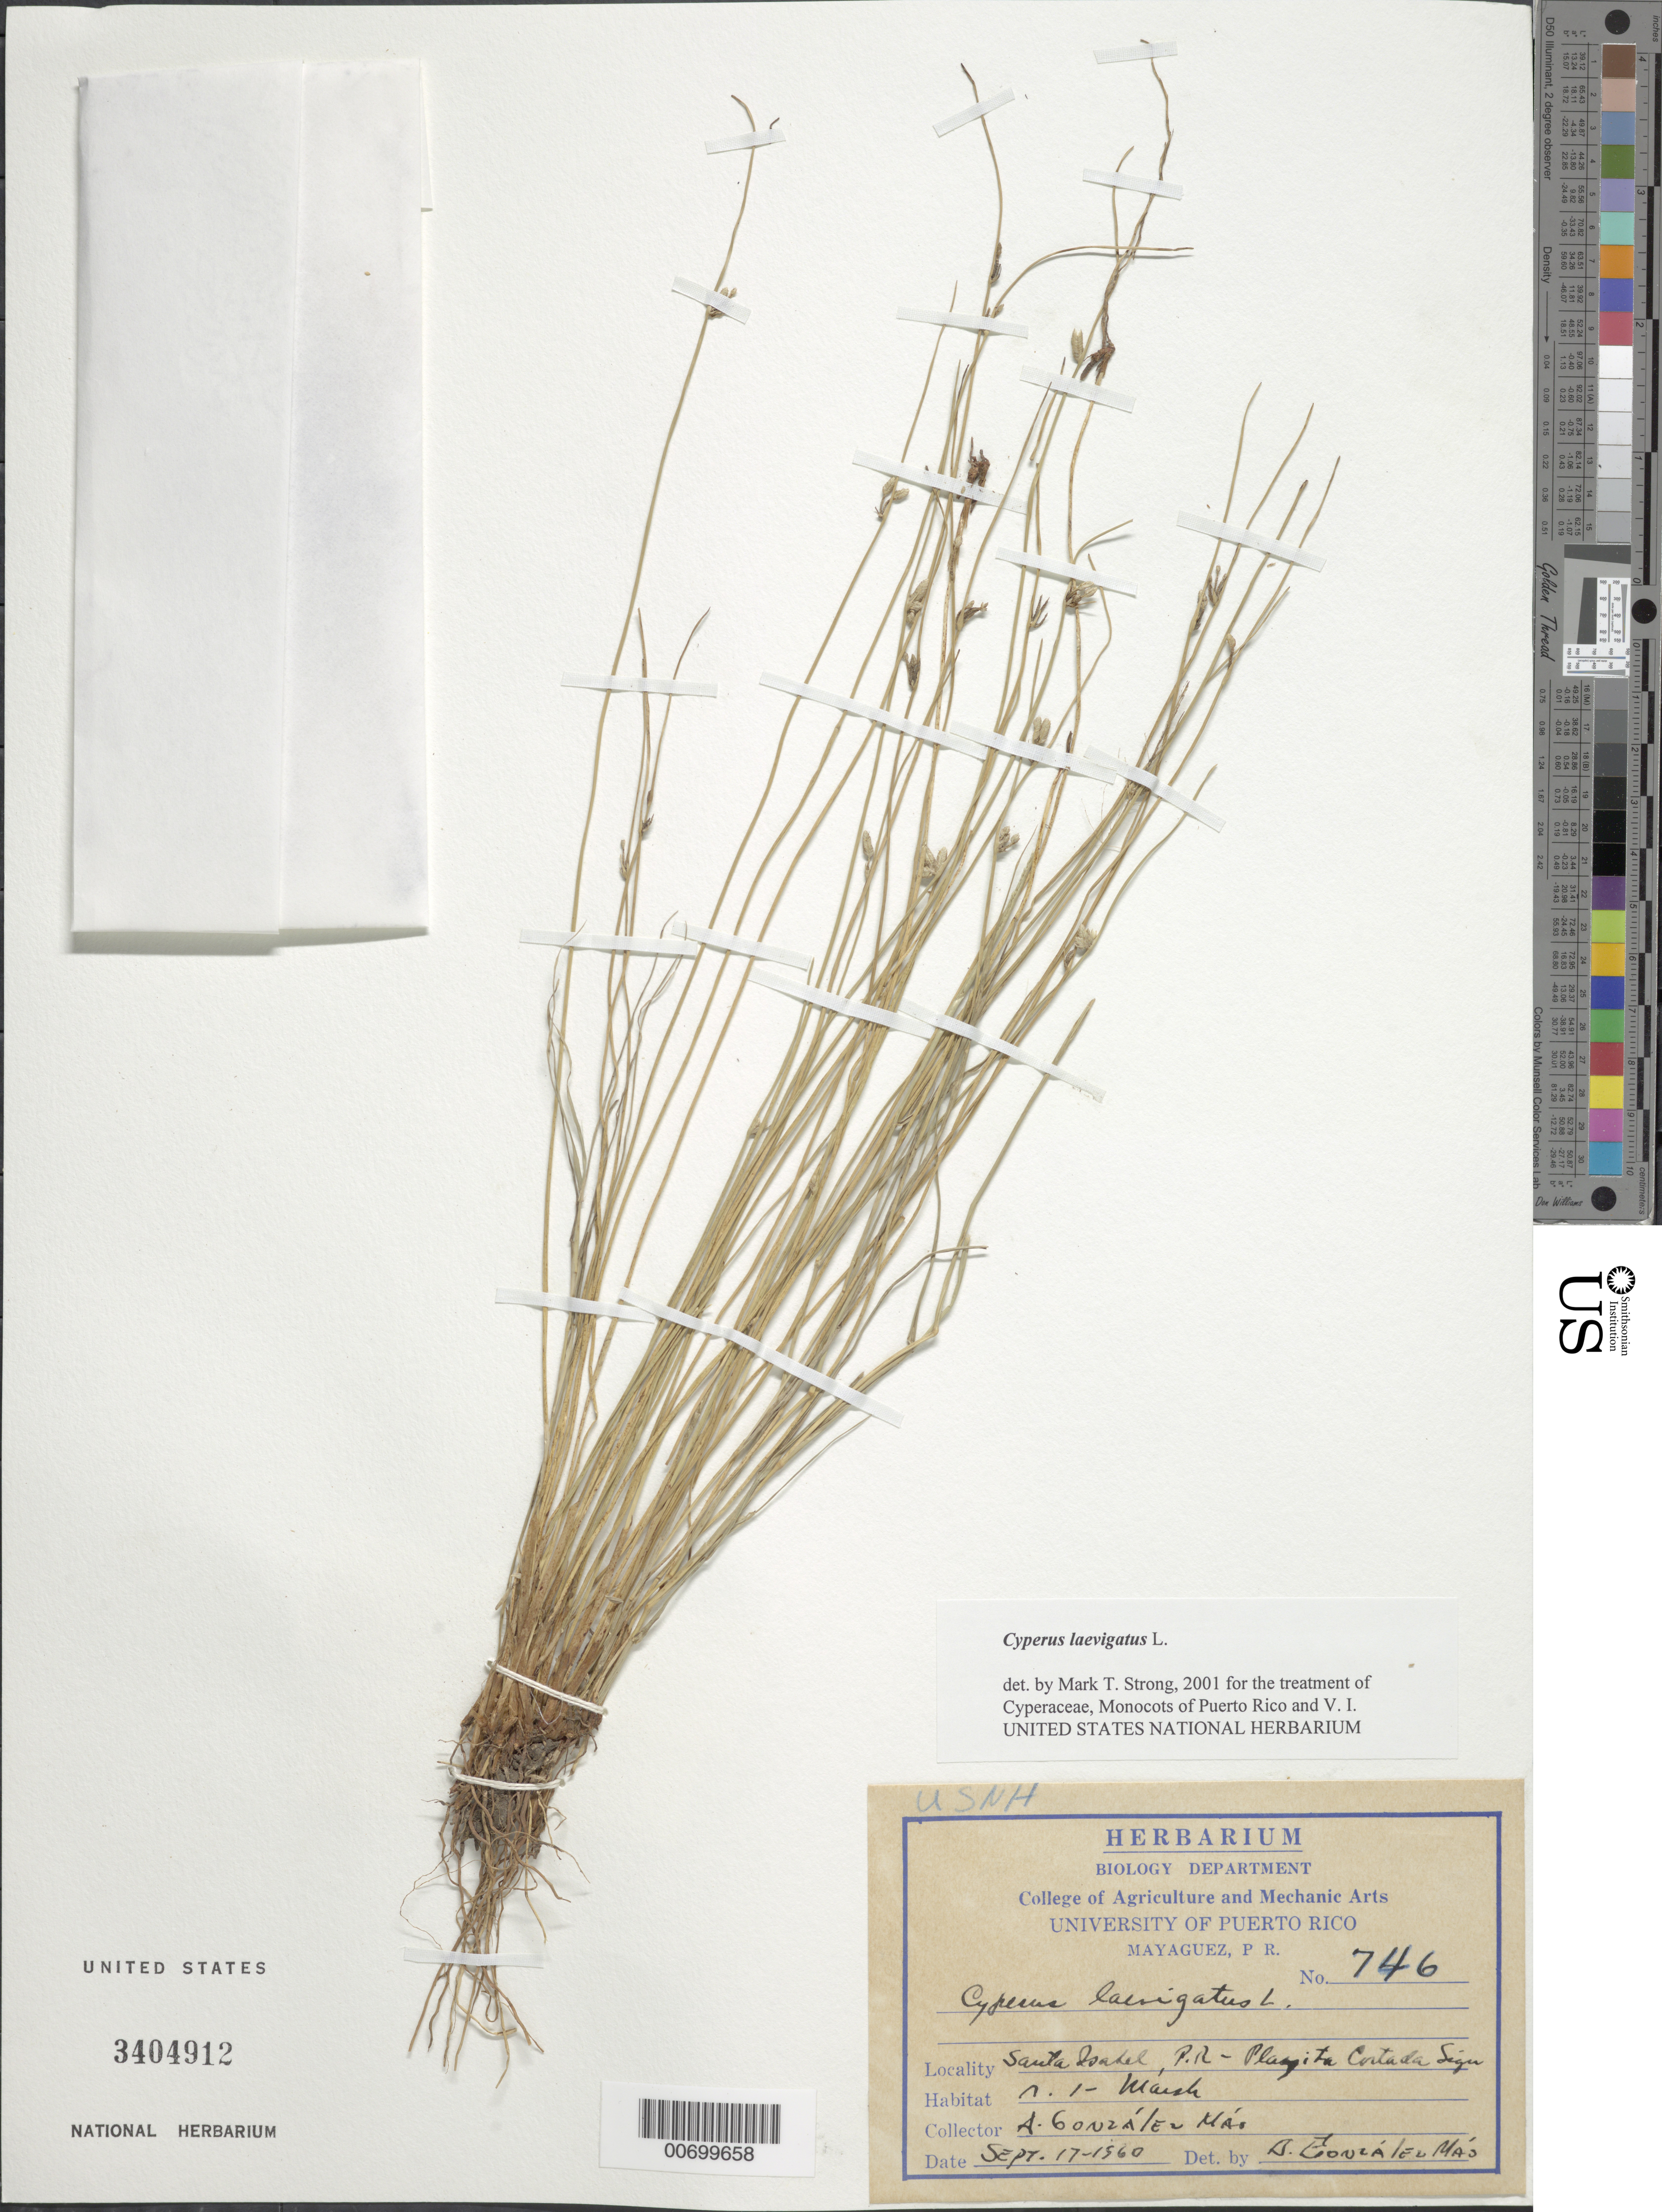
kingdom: Plantae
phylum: Tracheophyta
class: Liliopsida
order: Poales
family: Cyperaceae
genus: Cyperus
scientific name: Cyperus laevigatus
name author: L.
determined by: Strong, M. T., (US), Smithsonian Institution - National Museum of Natural History (UNITED STATES)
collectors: A. González Más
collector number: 746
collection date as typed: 17 Sep 1960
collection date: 1960-09-17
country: Puerto Rico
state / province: Santa Isabel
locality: Santa Isabel: Playita Cortada Sign, Rd. 1.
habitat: Marsh.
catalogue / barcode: US 3404912